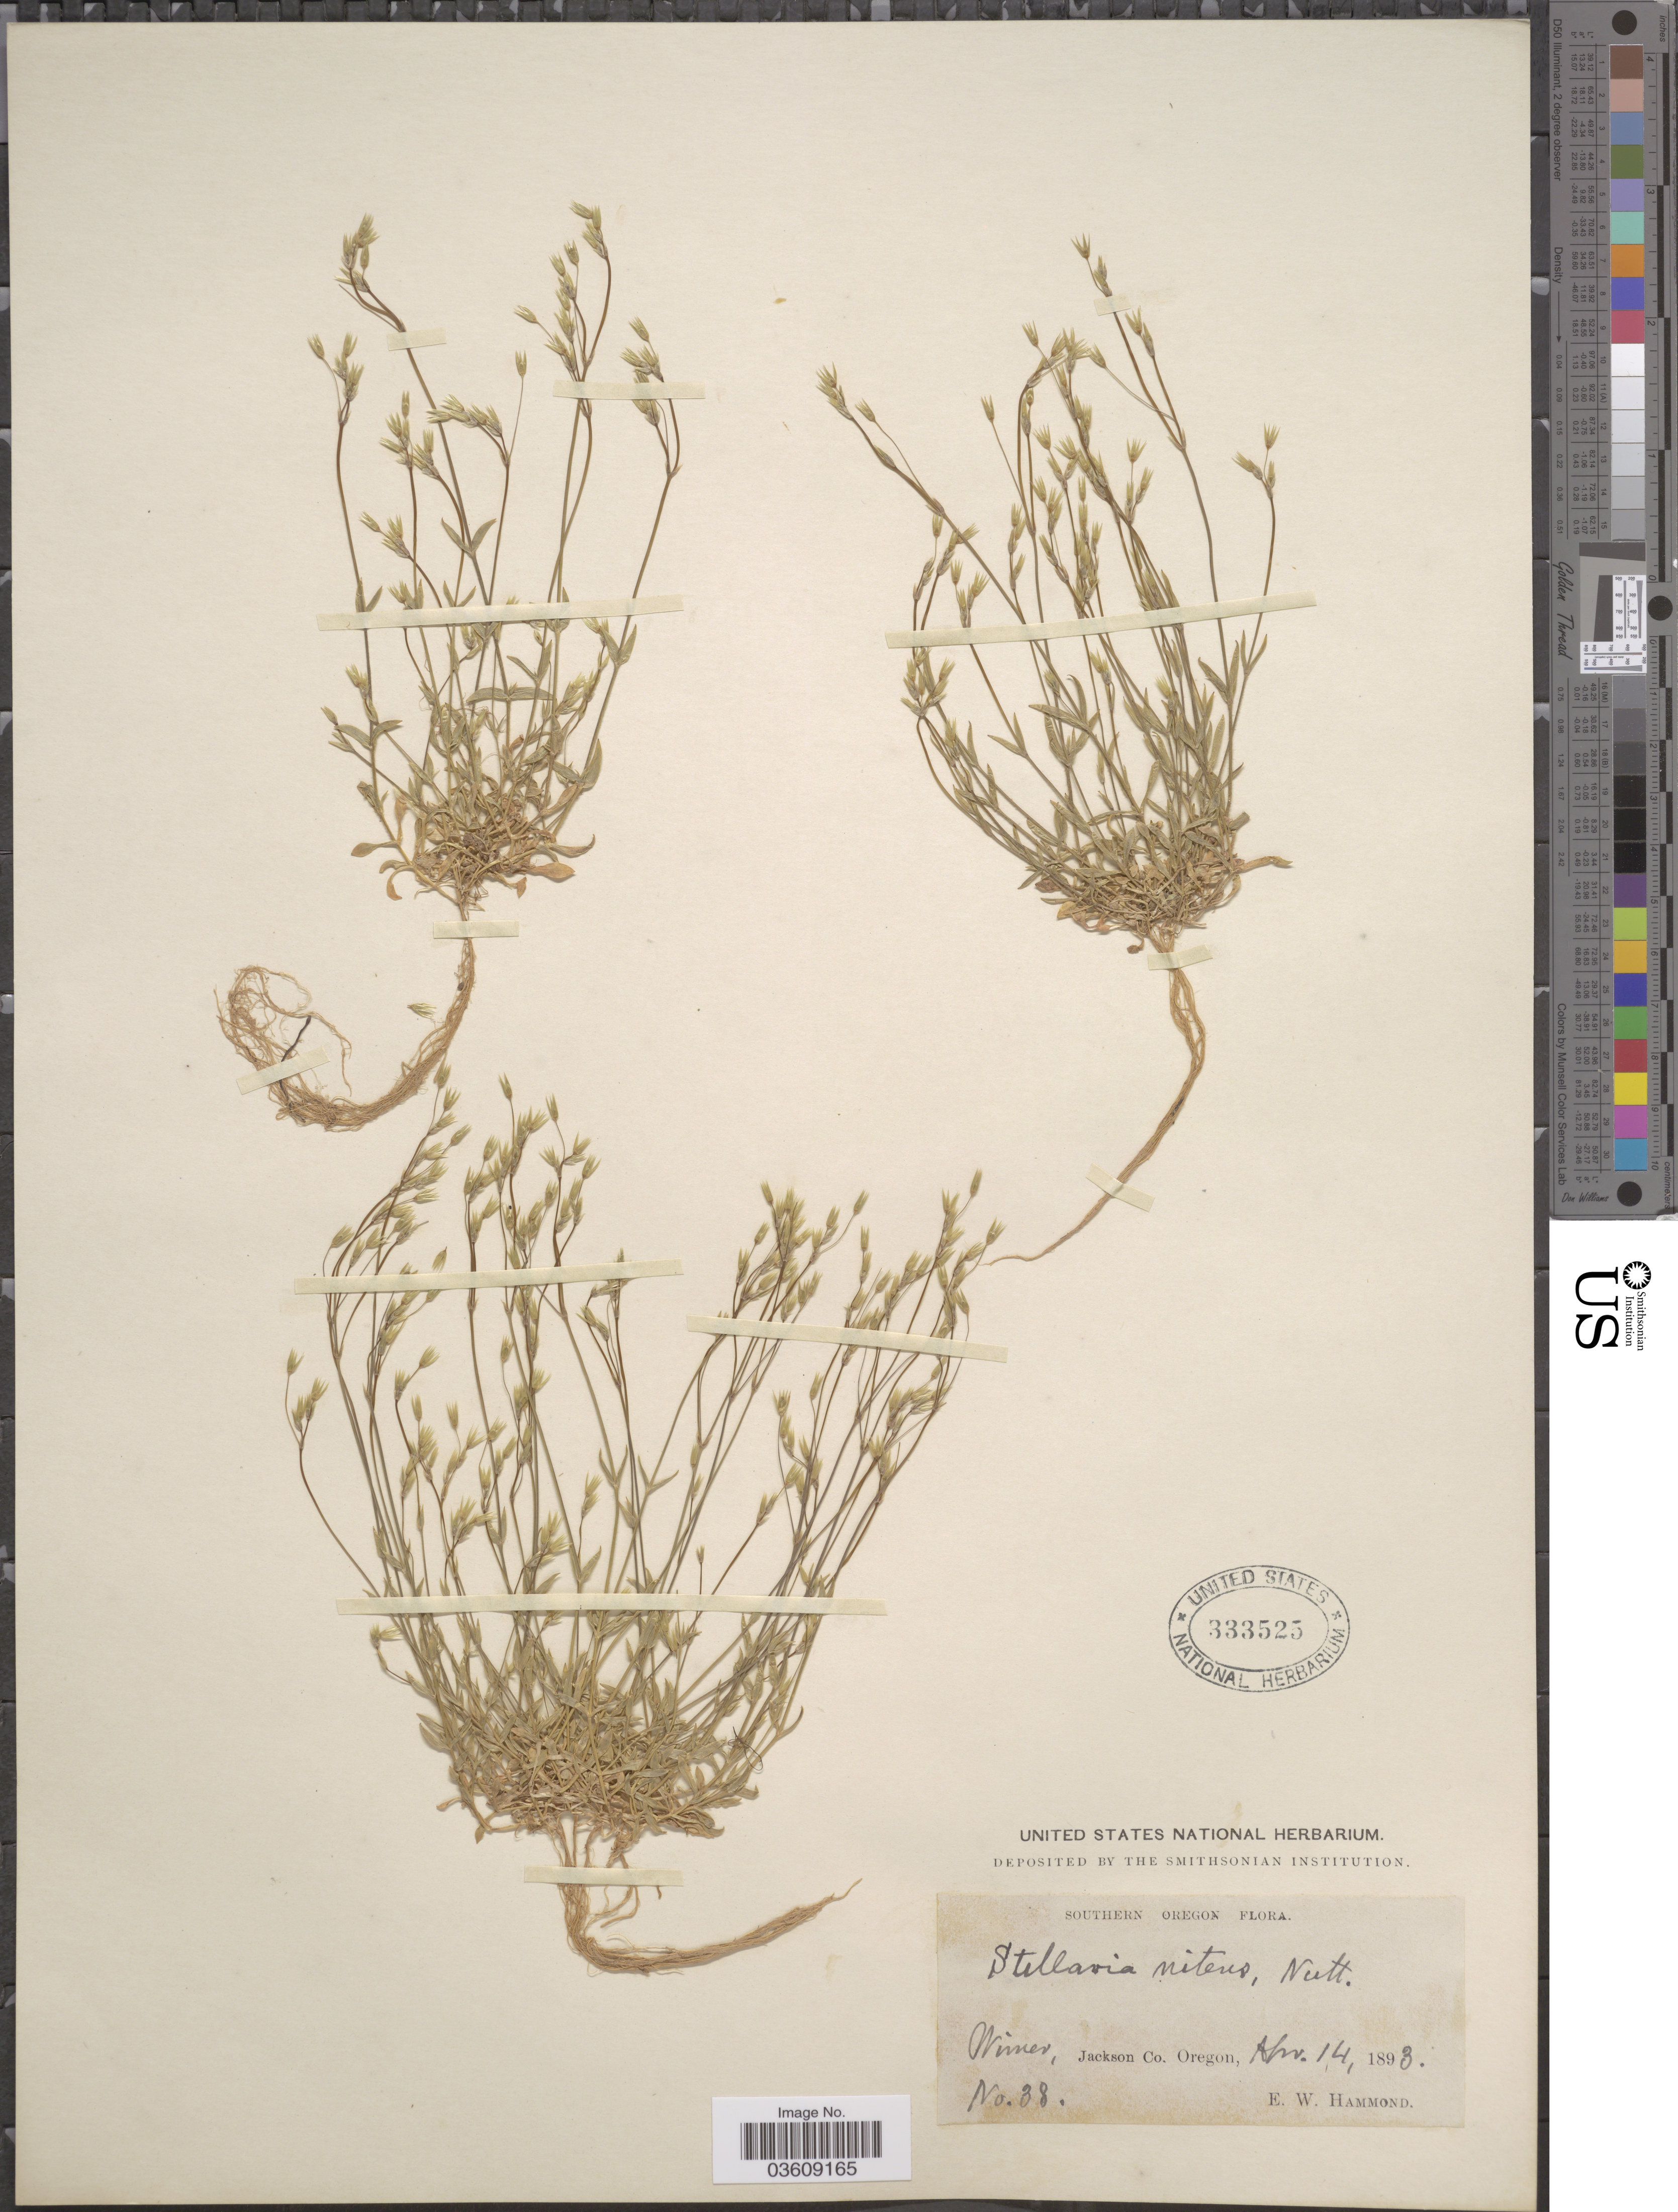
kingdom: Plantae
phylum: Tracheophyta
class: Magnoliopsida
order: Caryophyllales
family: Caryophyllaceae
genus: Stellaria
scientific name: Stellaria nitens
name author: Nutt.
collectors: E. Hammond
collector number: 38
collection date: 1893-04-14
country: United States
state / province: Oregon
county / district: Jackson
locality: Southern Oregon. Wimer, Jackson Co.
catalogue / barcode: US 333525